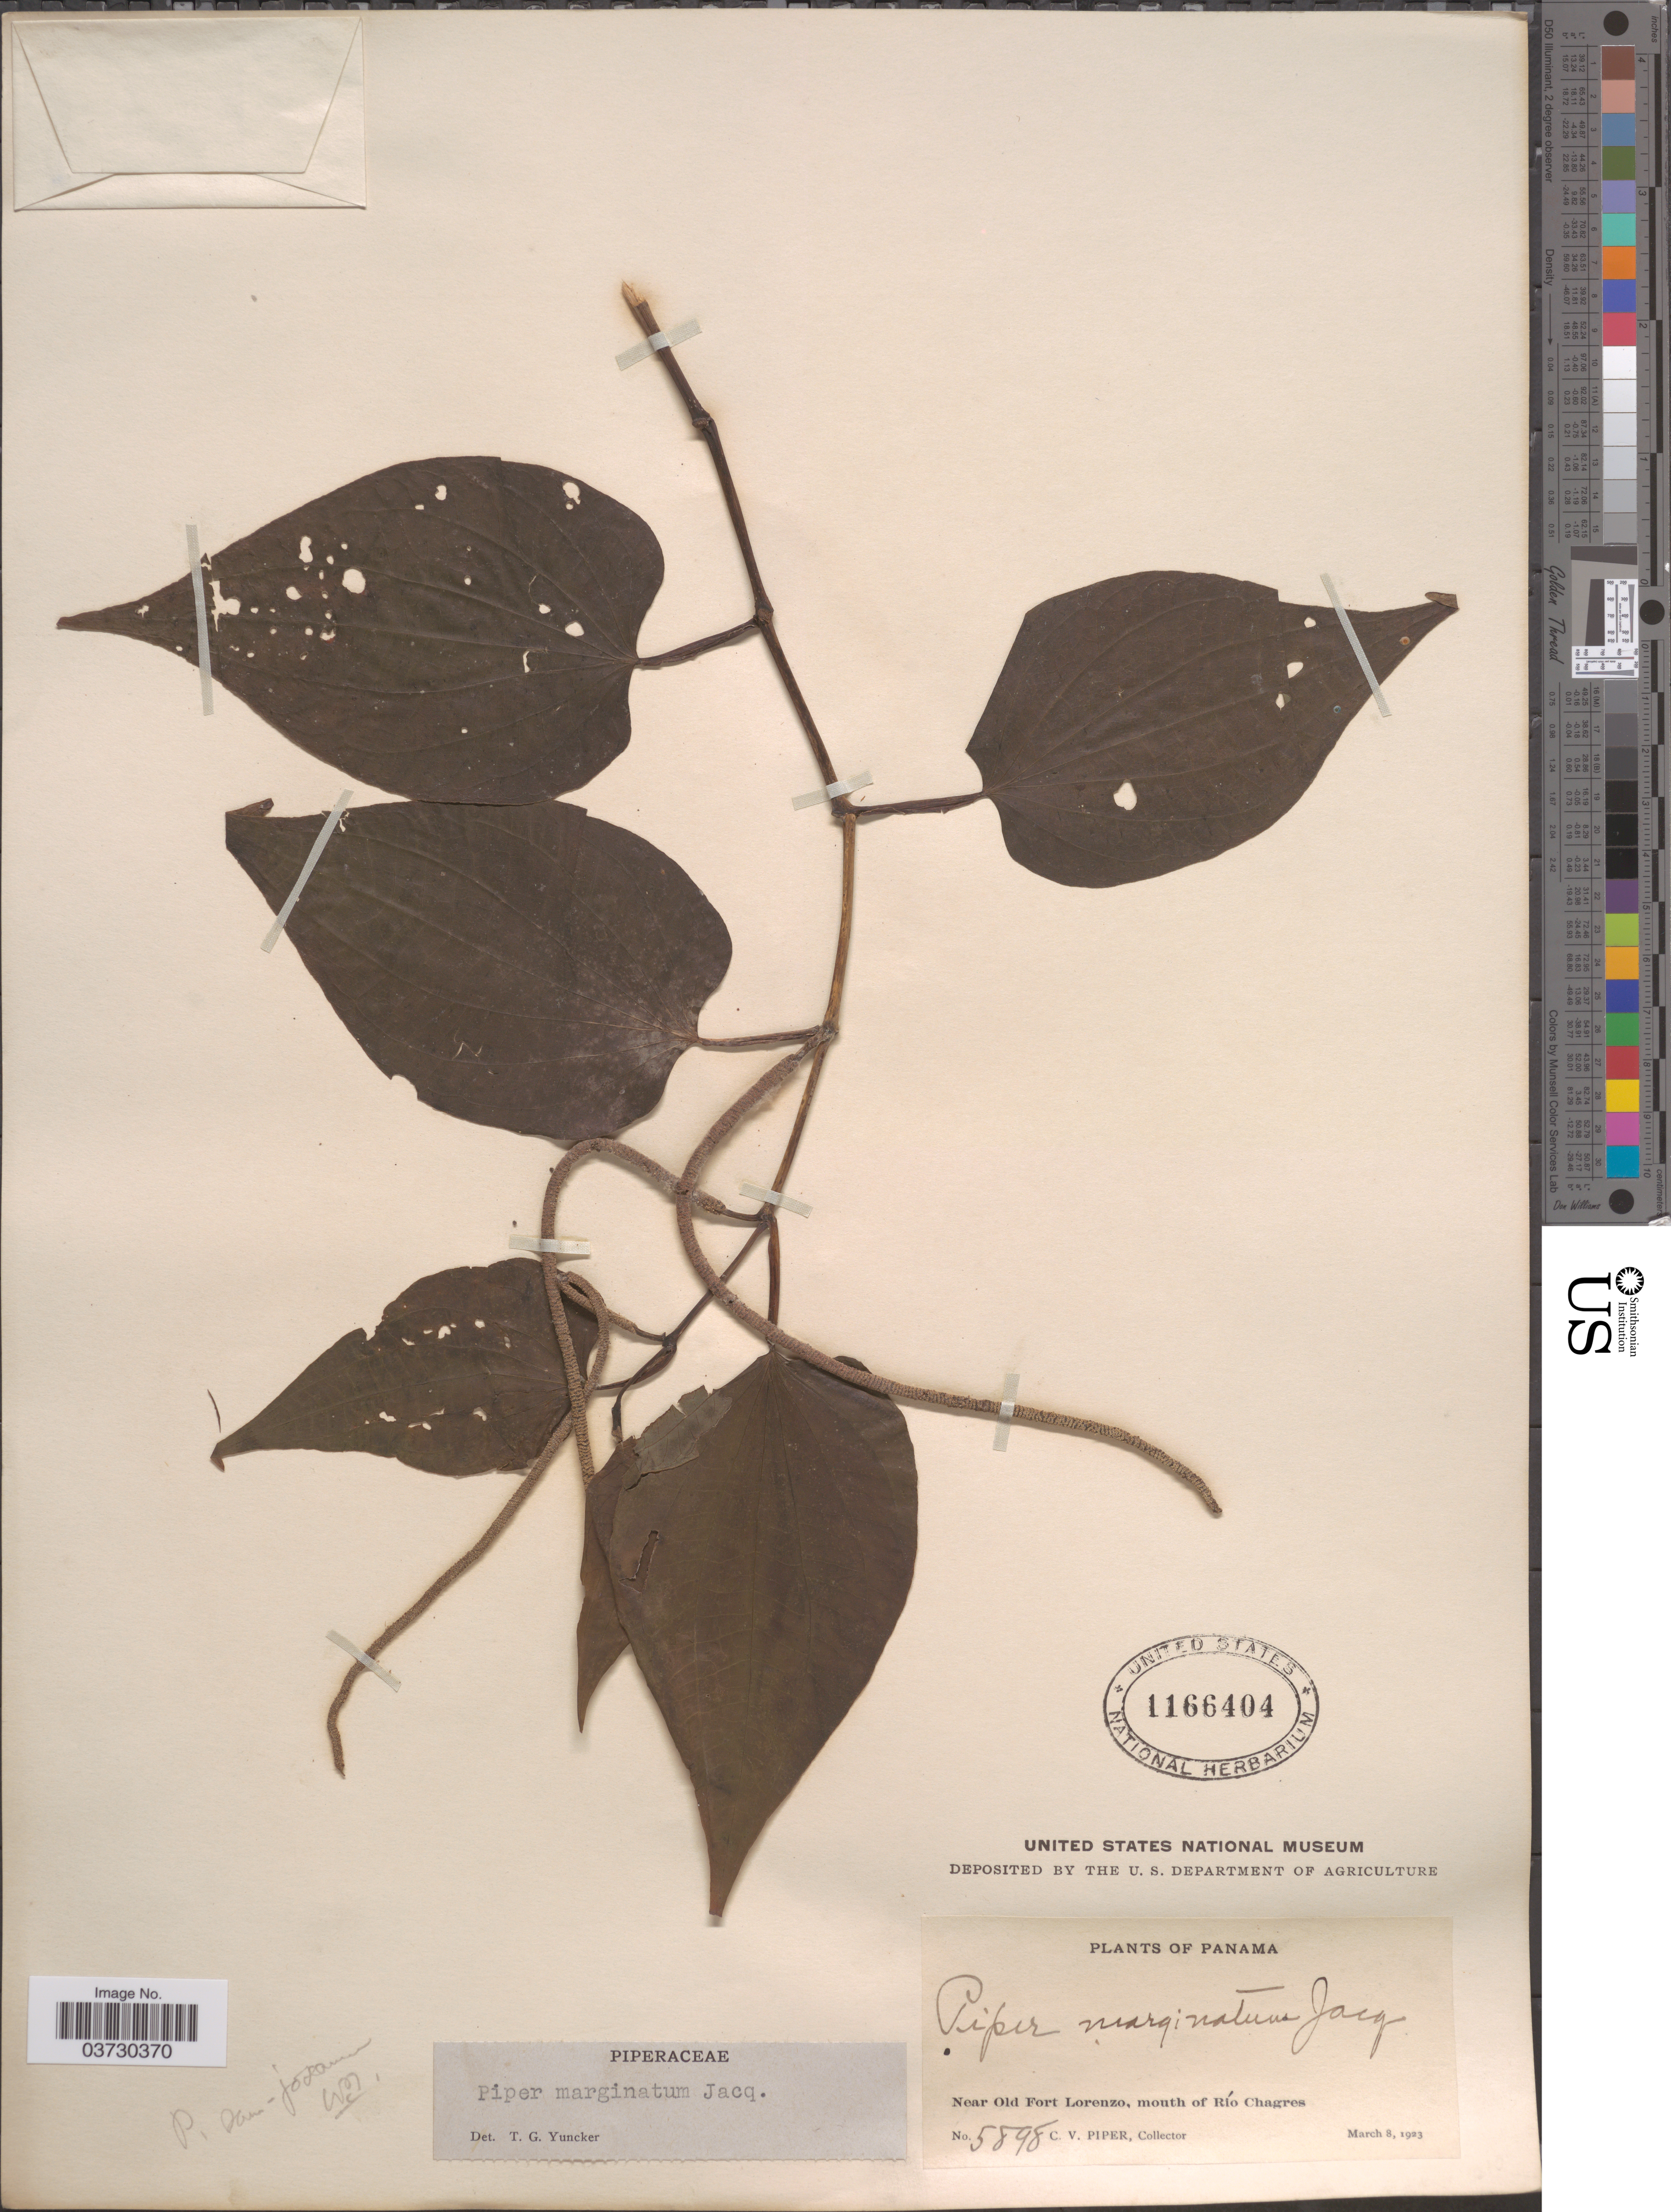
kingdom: Plantae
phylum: Tracheophyta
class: Magnoliopsida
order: Piperales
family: Piperaceae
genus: Piper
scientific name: Piper marginatum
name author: Jacq.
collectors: C. V. Piper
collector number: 5898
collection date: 1923-03-08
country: Panama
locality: Near Old Fort Lorenzo, mouth of Río Chagres.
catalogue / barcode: US 1166404